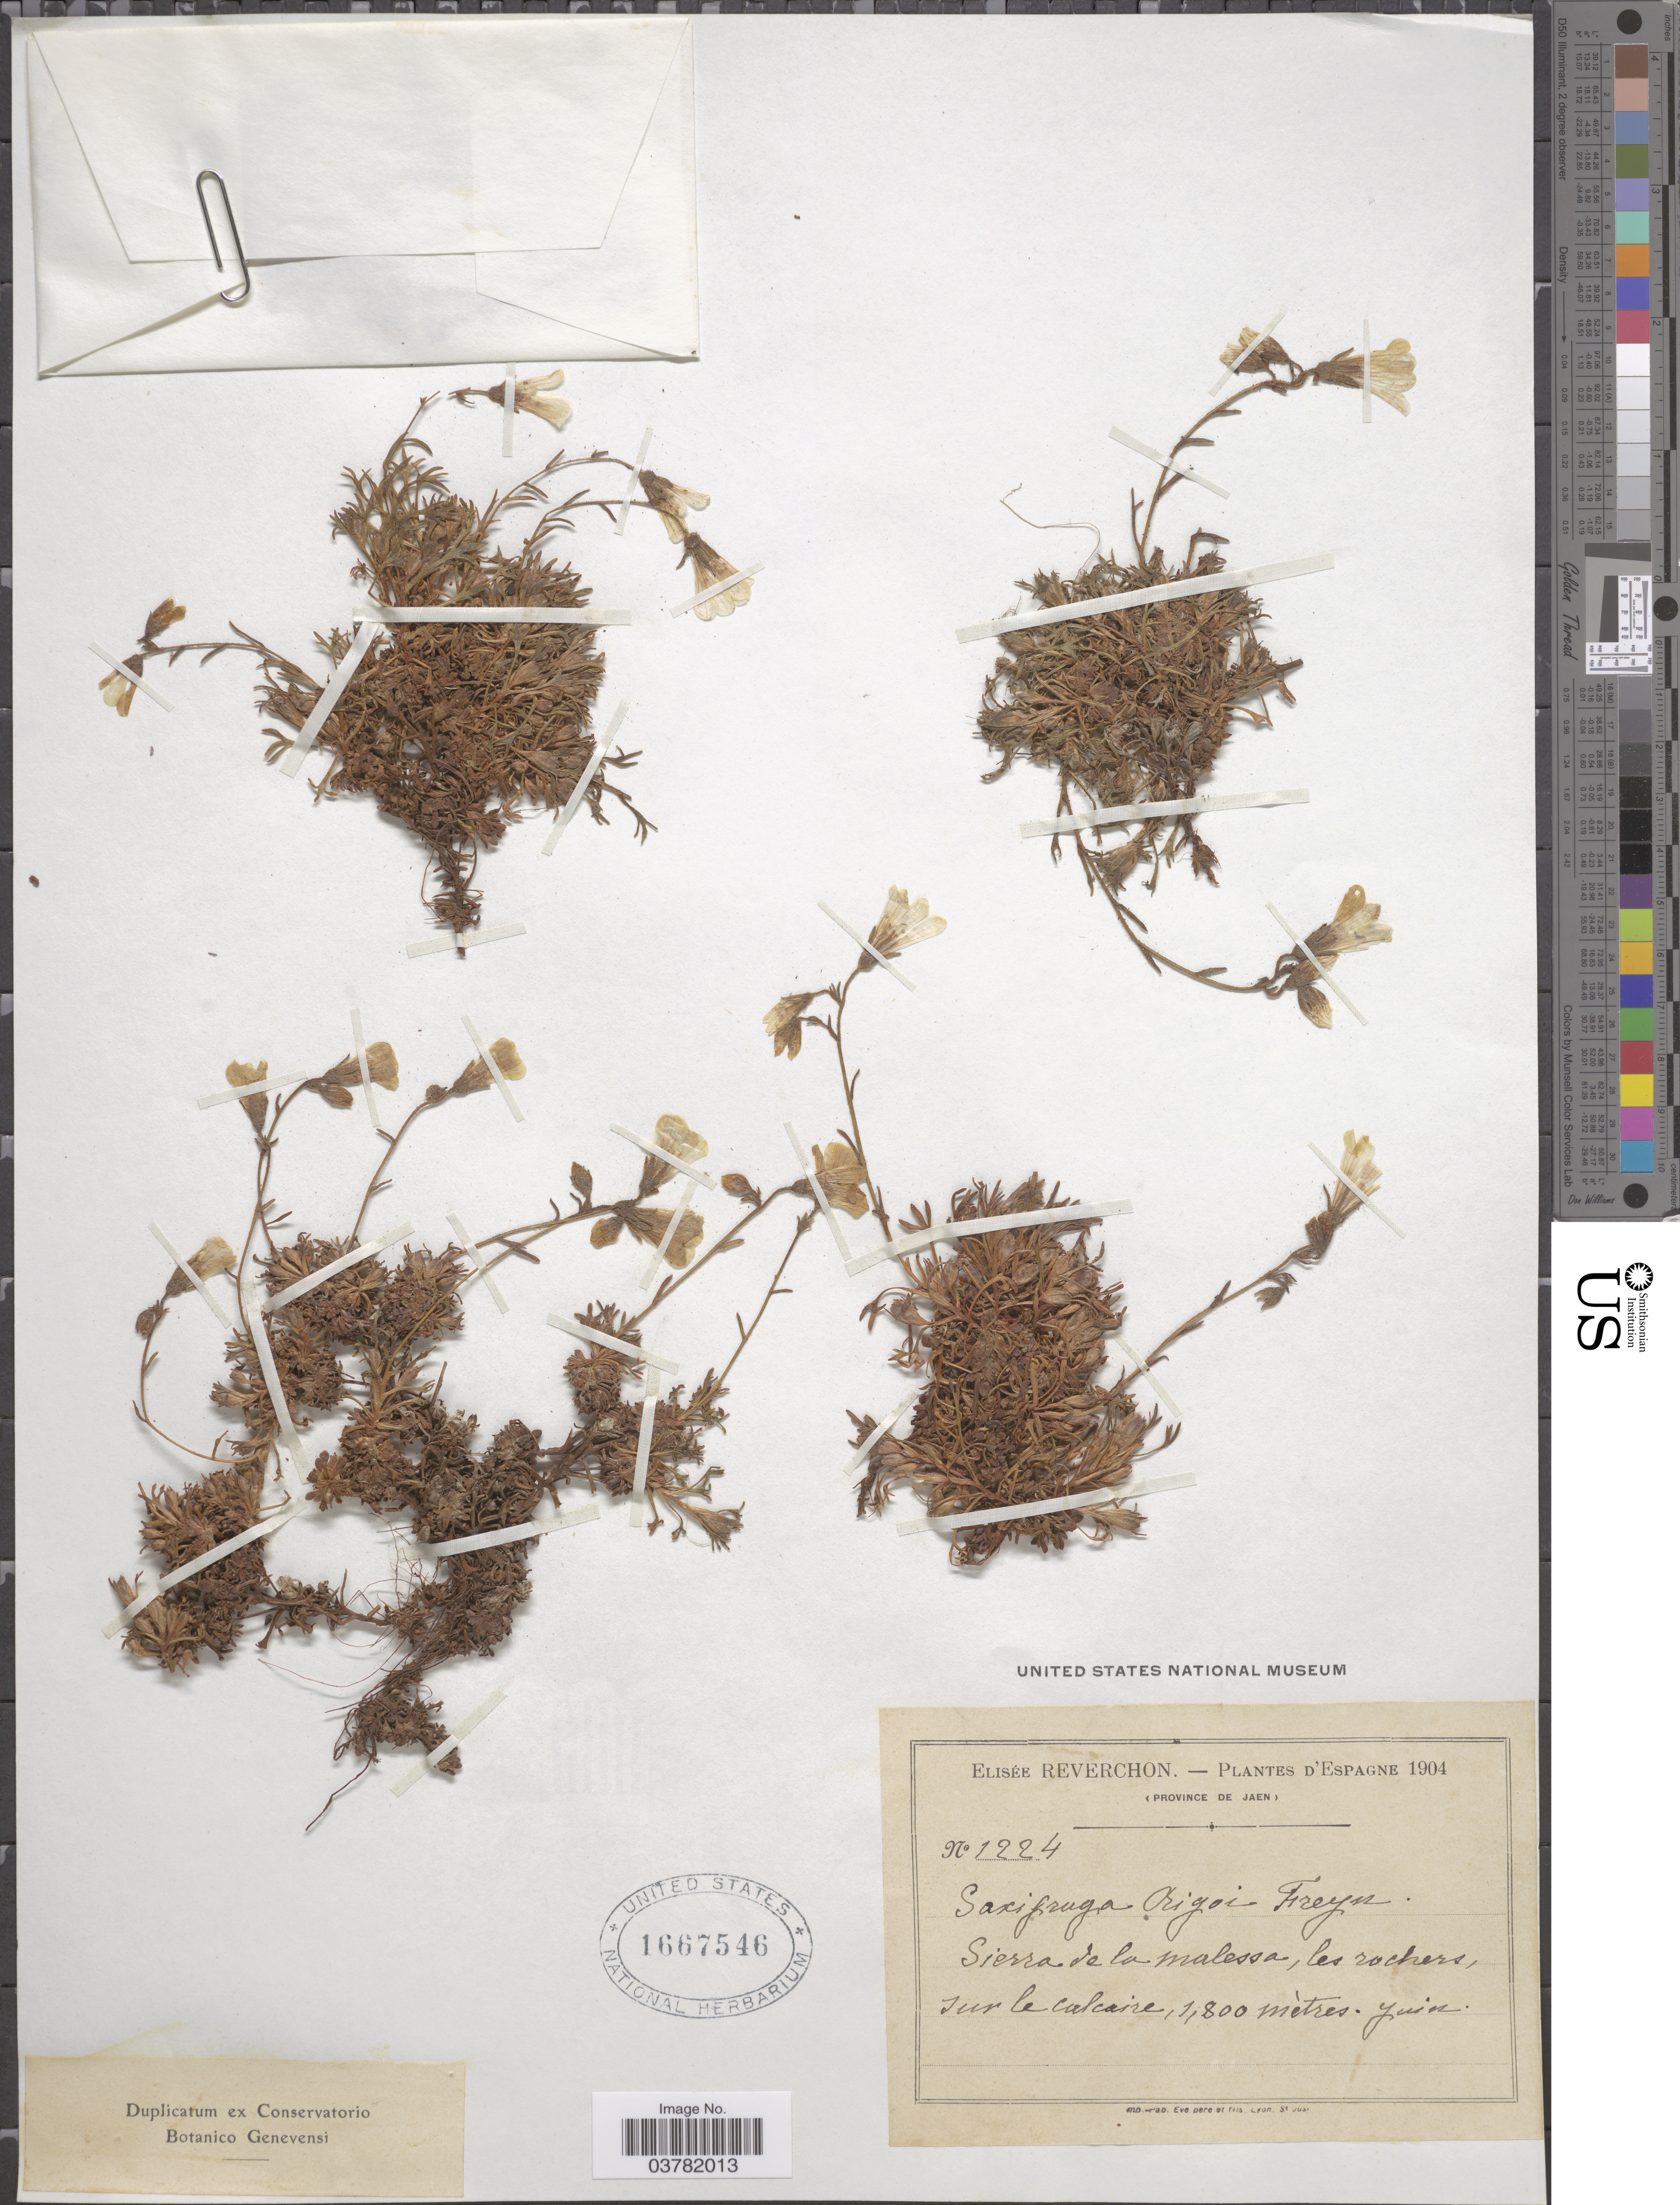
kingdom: Plantae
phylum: Tracheophyta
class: Magnoliopsida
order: Saxifragales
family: Saxifragaceae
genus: Saxifraga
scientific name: Saxifraga rigoi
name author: Freyn ex Porta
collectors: E. Reverchon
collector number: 1224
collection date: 1904-06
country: Spain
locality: Sierra de la Malessa, les rochers, sur le calcaire.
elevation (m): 1800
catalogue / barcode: US 1667546